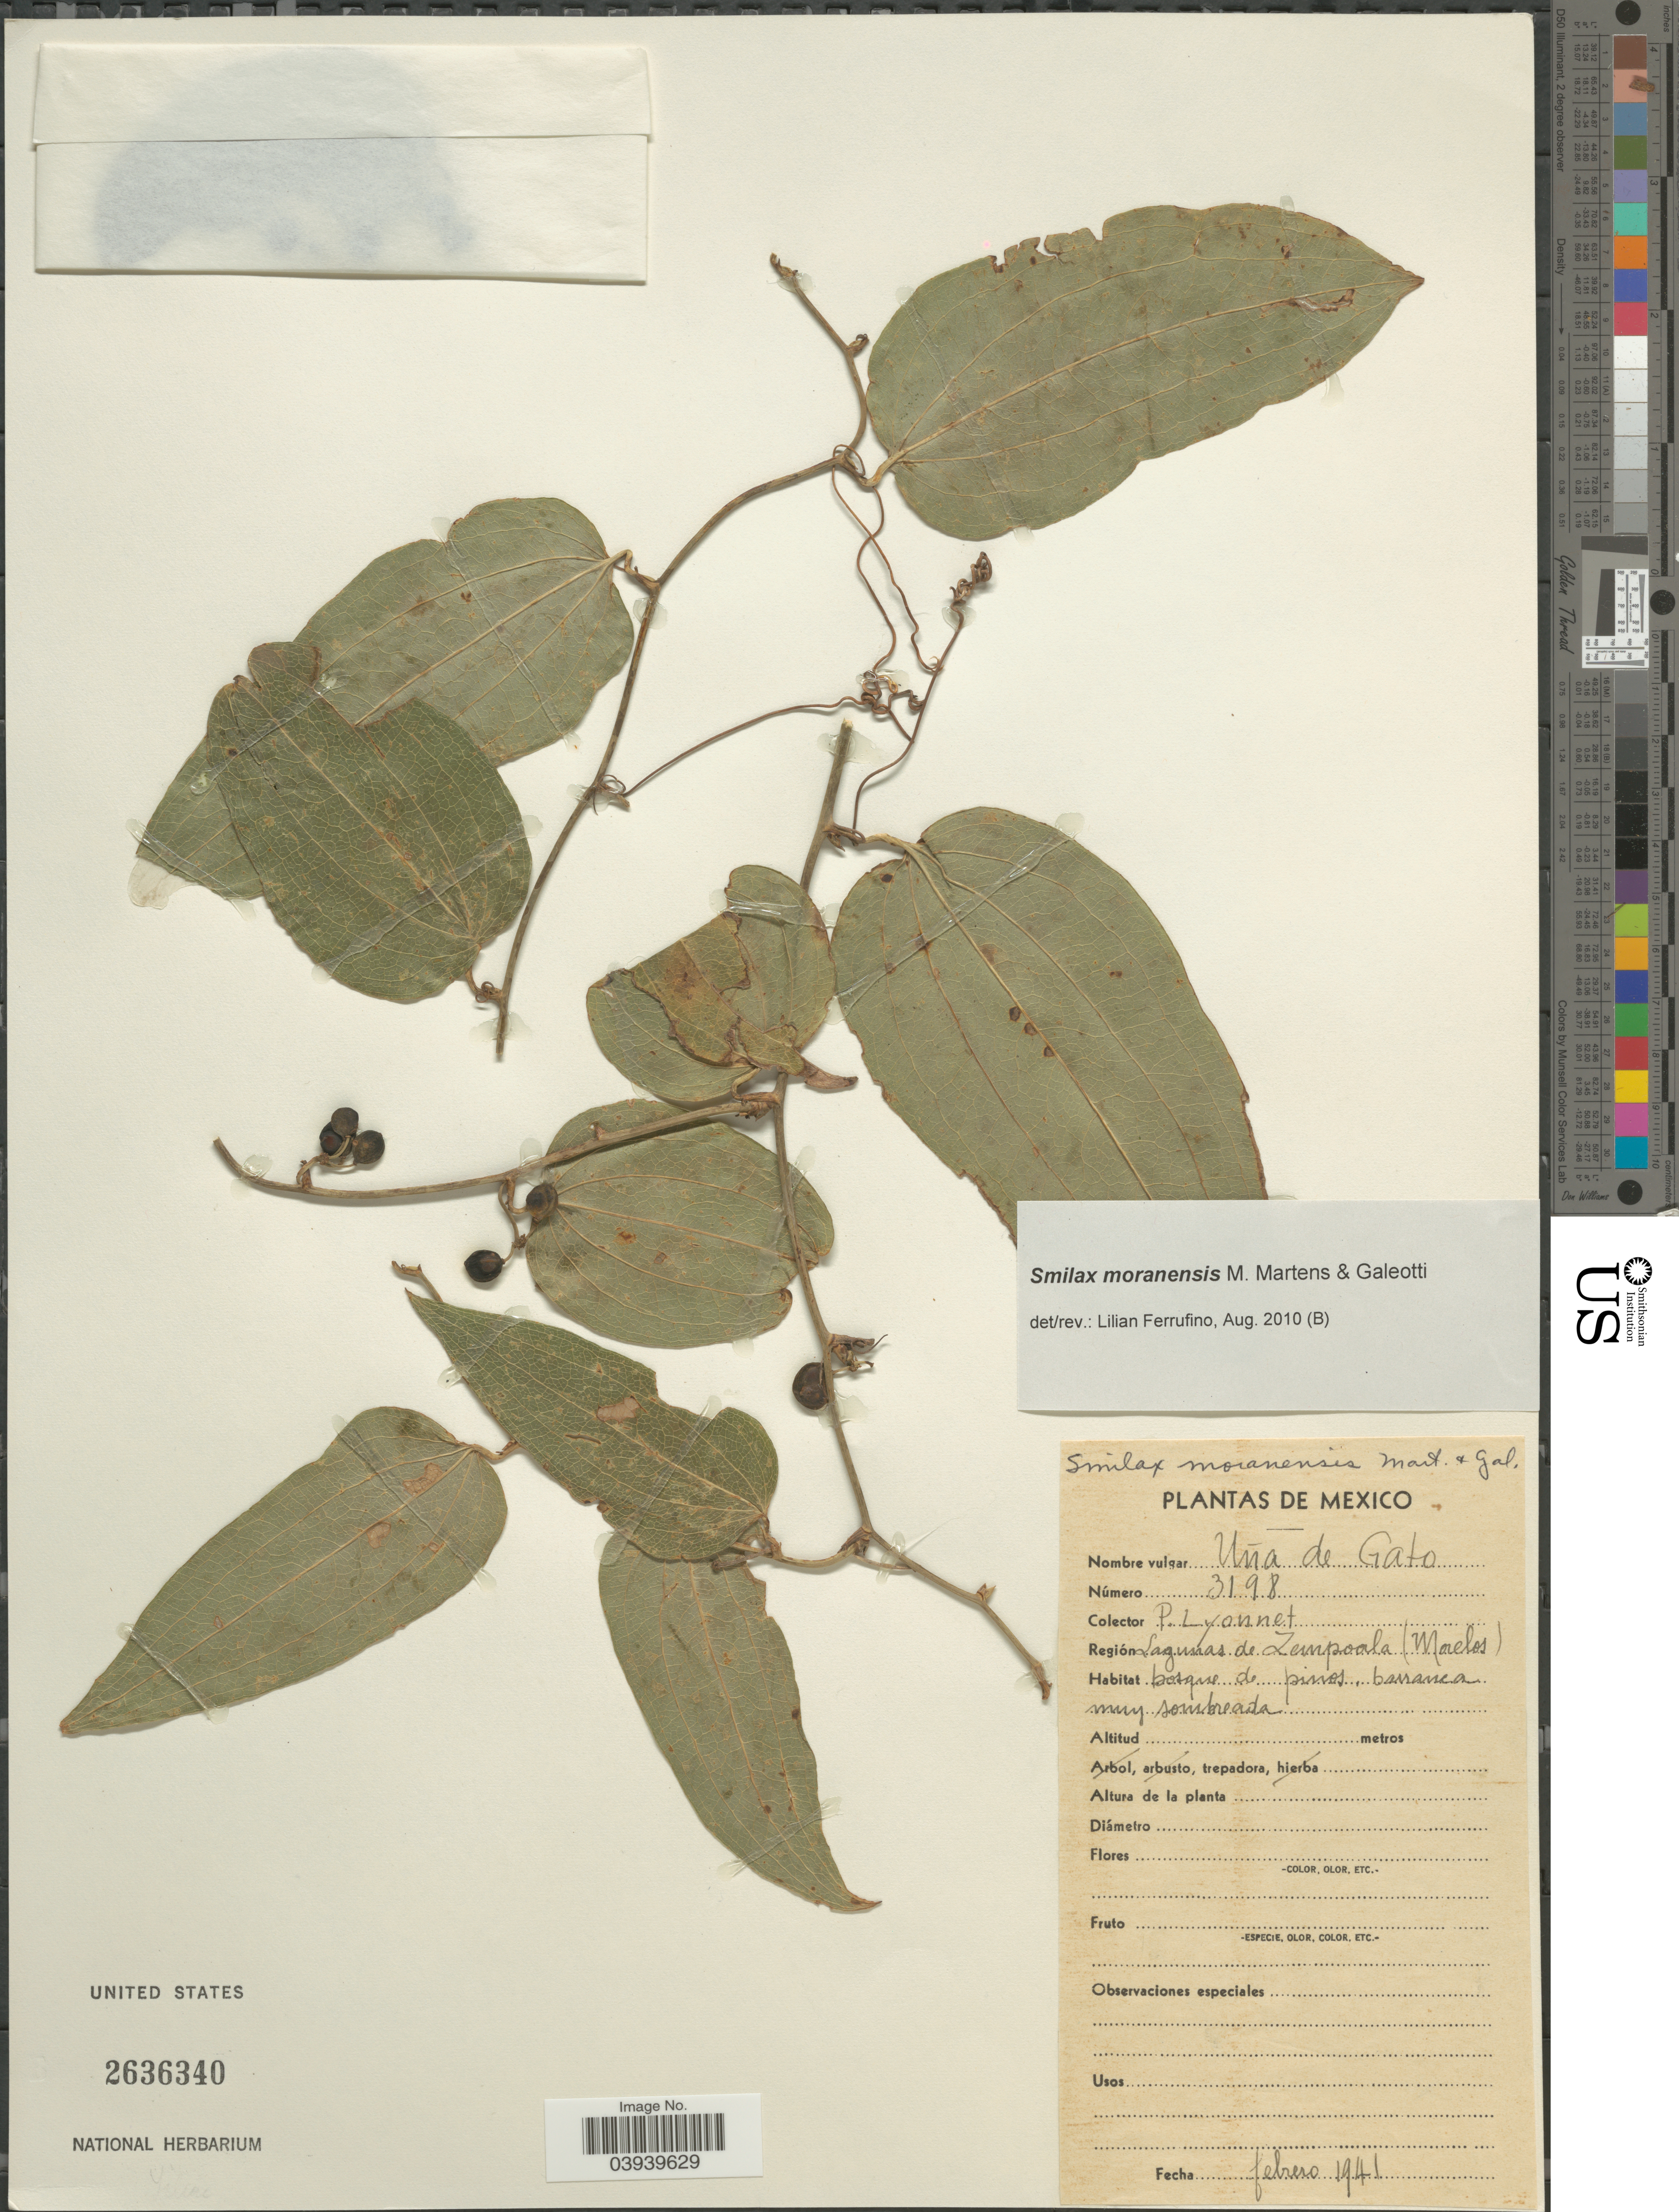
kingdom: Plantae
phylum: Tracheophyta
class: Liliopsida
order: Liliales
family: Smilacaceae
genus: Smilax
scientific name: Smilax moranensis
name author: M. Martens & Galeotti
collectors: P. Lyonnet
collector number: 3198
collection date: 1941-02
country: Mexico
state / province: Morelos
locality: Región Lagunas de Zampoala.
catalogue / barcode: US 2636340